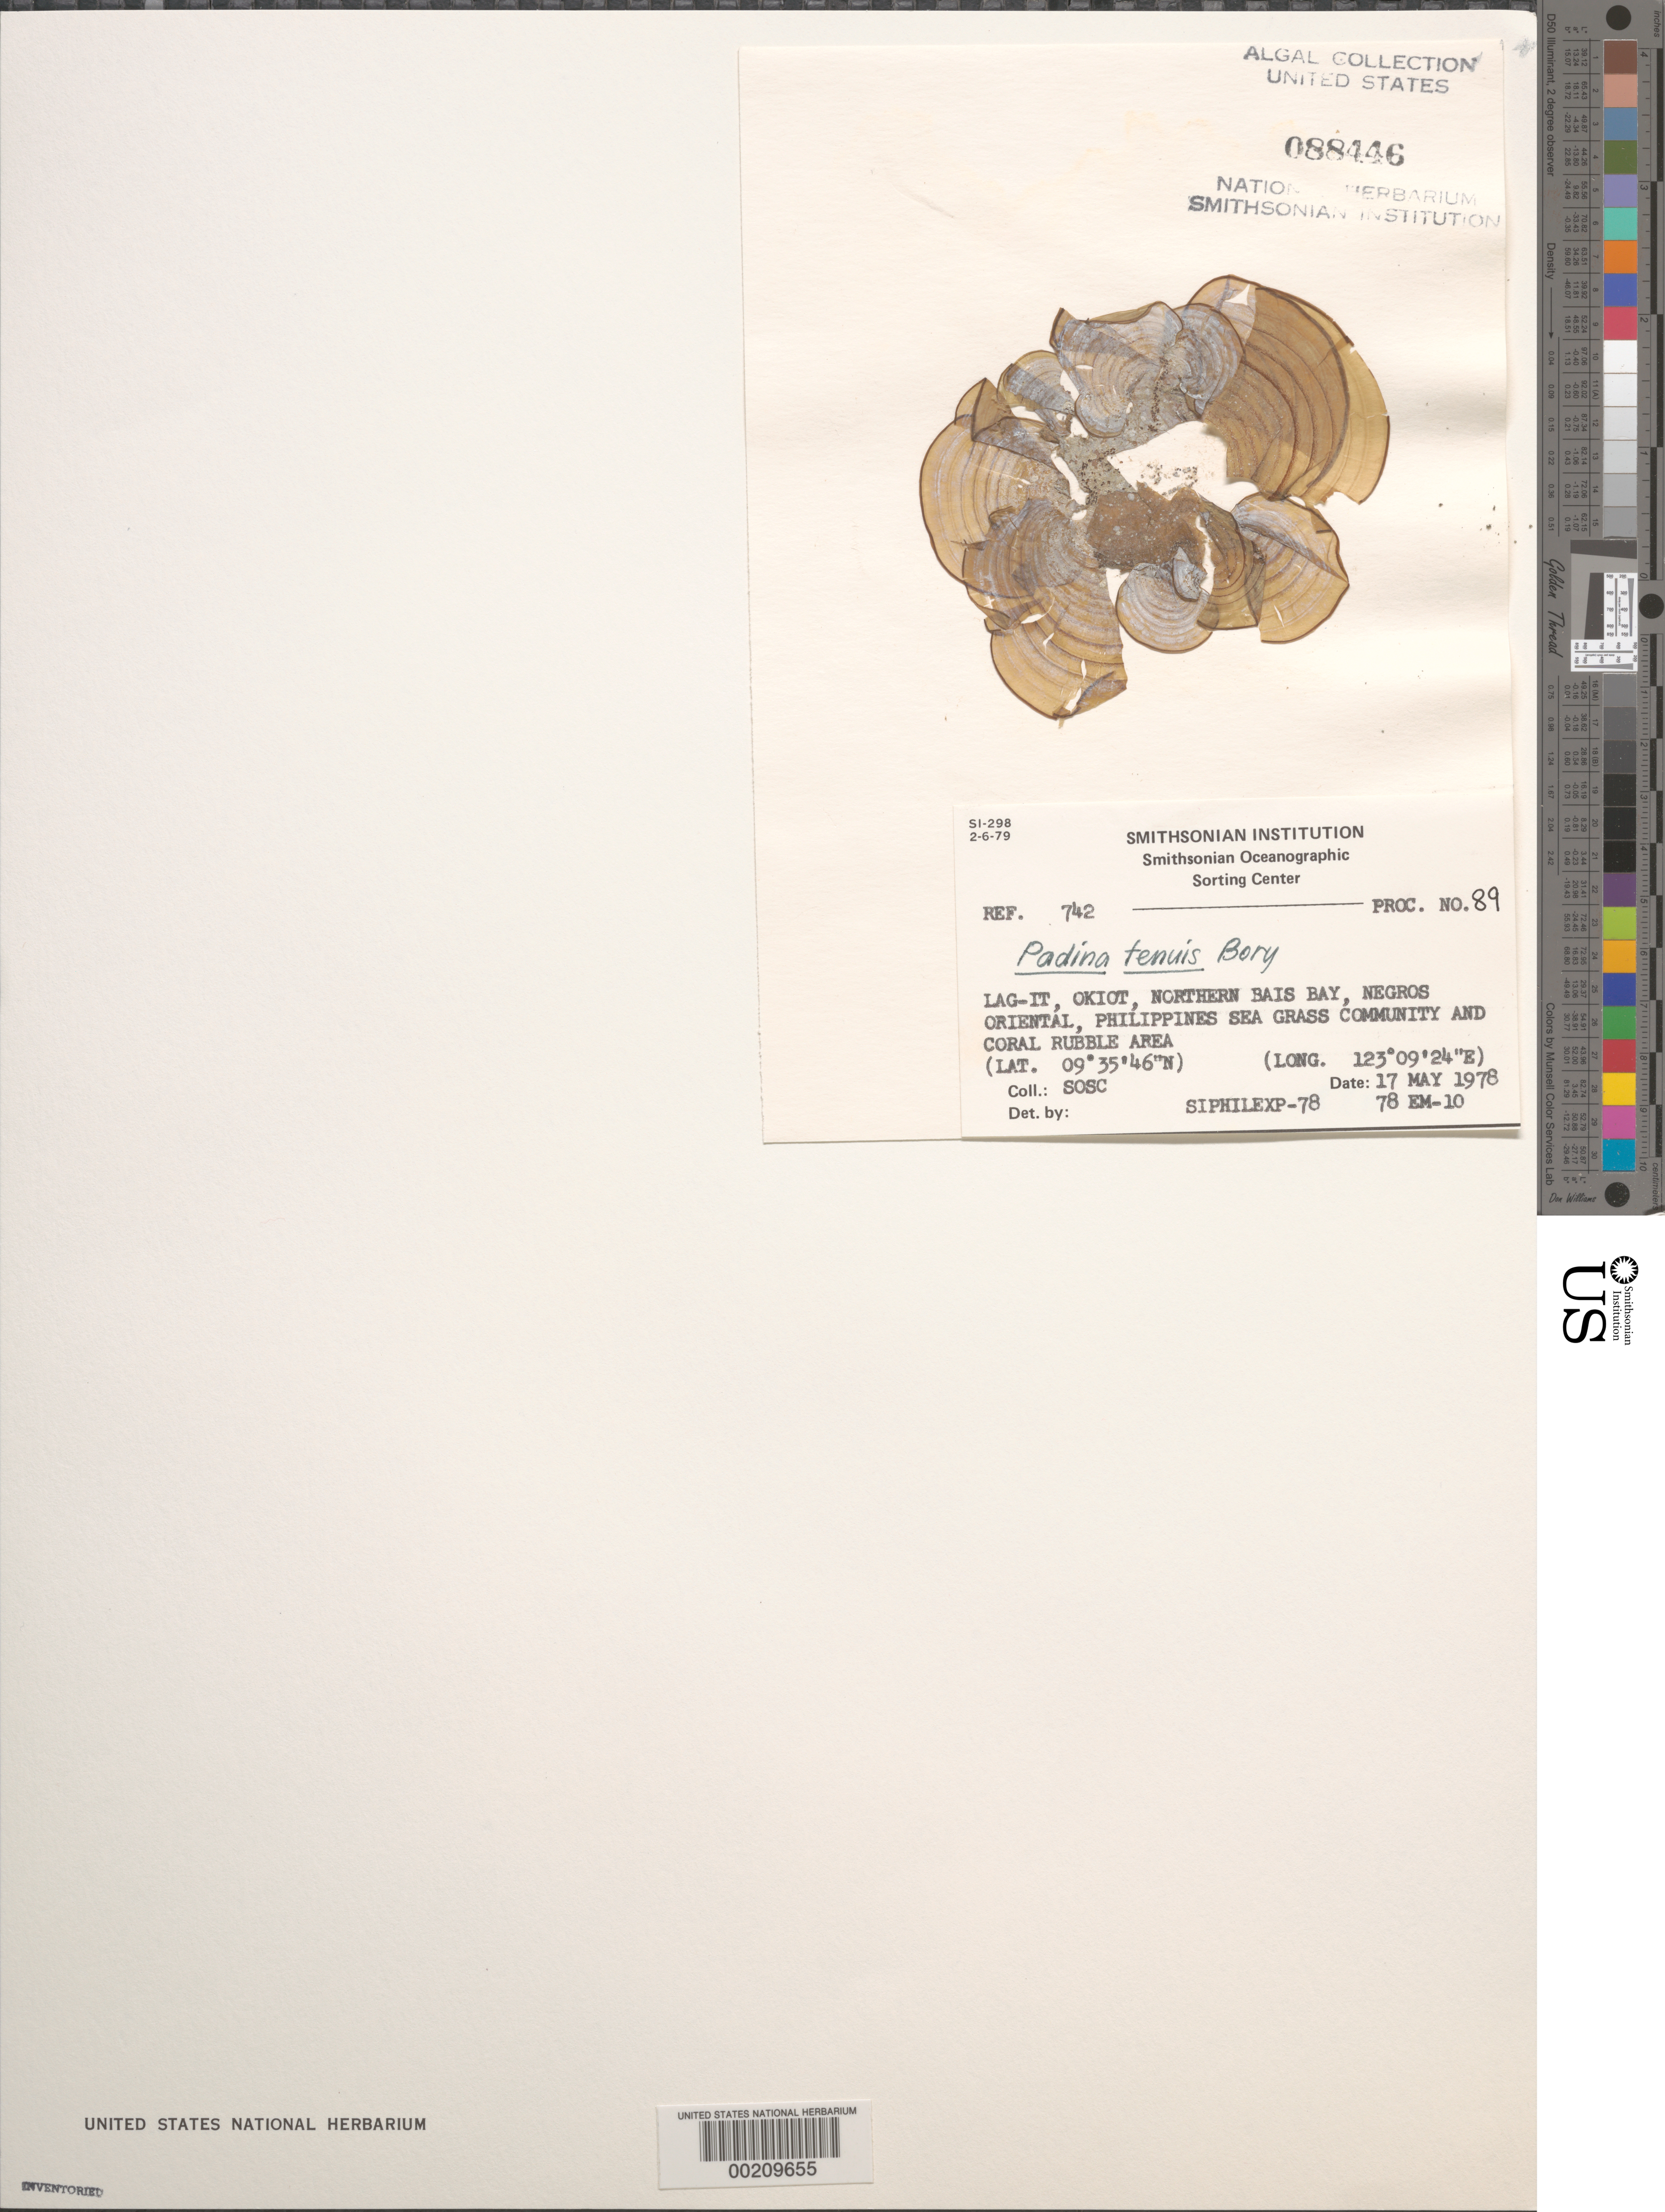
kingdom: Chromista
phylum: Ochrophyta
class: Phaeophyceae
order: Dictyotales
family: Dictyotaceae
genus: Padina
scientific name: Padina boryana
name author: Thivy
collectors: SOSC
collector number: Station 78 Em-10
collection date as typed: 17 May 1978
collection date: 1978-05-17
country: Philippines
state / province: Central Visayas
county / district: Negros Oriental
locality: Lag-it, okiot, bais bay, negros oriental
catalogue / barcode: US 88446